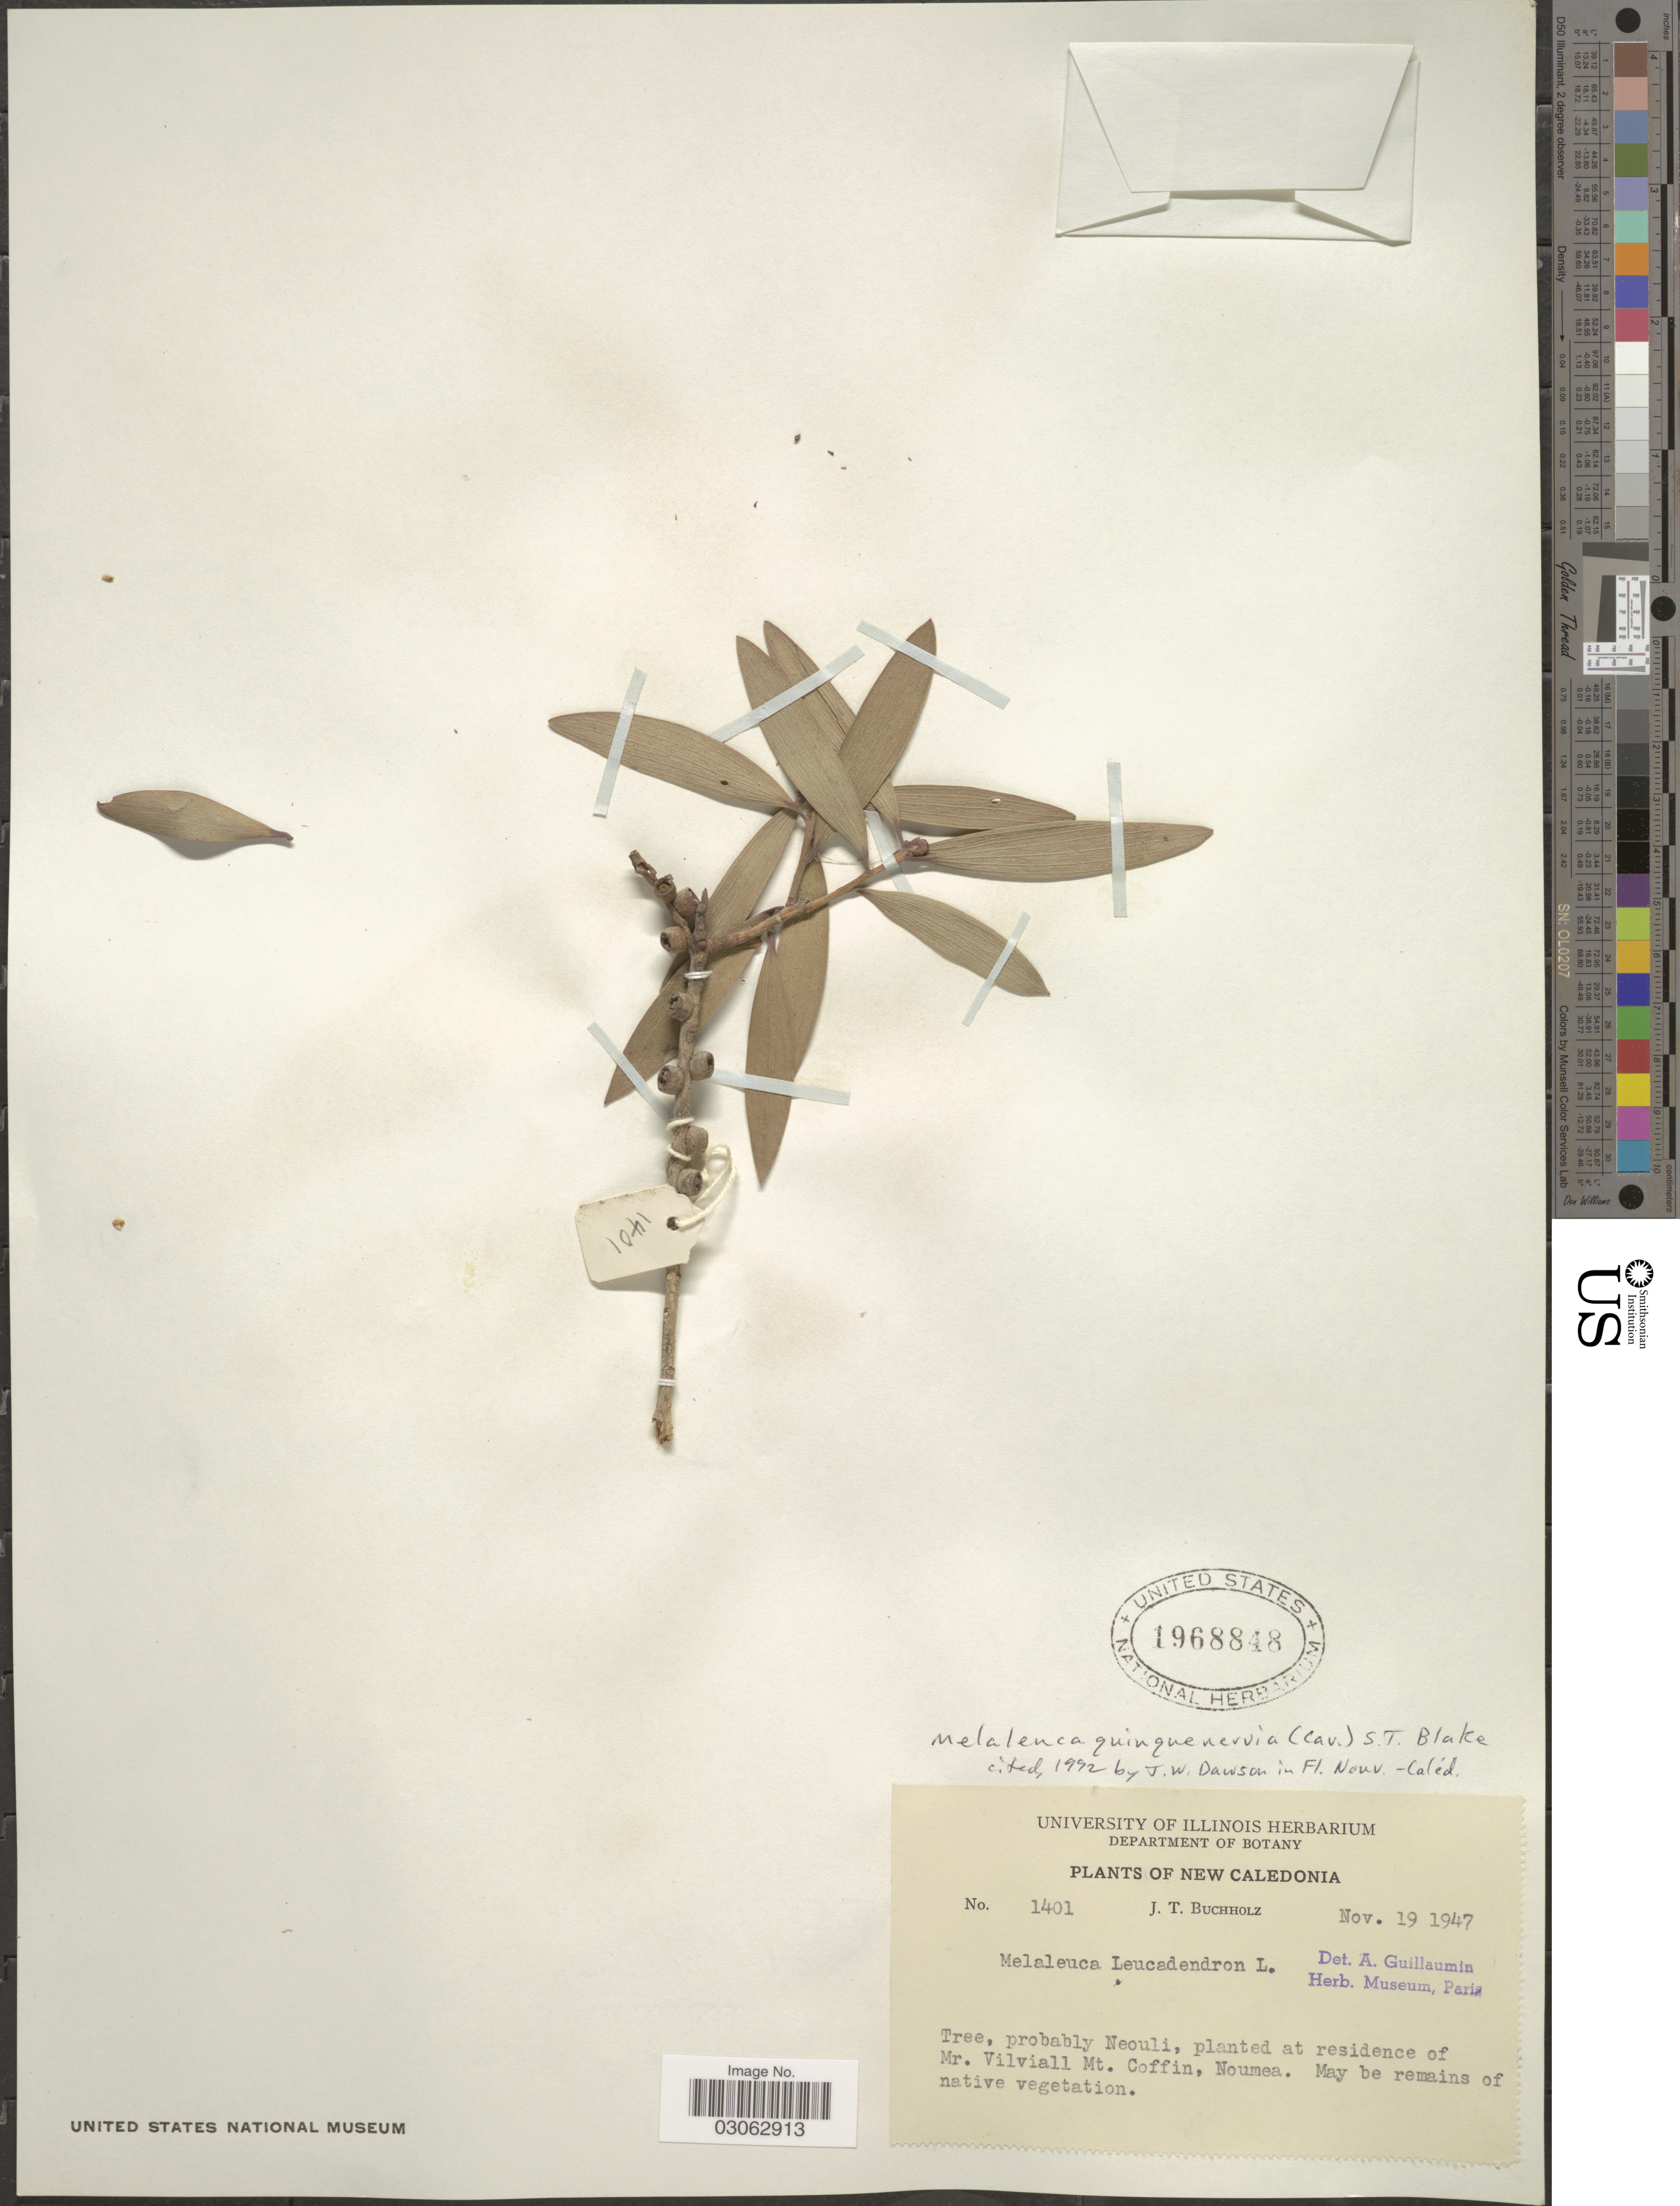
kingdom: Plantae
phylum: Tracheophyta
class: Magnoliopsida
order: Myrtales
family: Myrtaceae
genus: Melaleuca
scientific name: Melaleuca quinquenervia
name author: (Cav.) S.T. Blake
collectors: J. Buccholz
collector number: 1401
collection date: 1947-11-19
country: New Caledonia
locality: Planted at residence of Mr. Vilviall Mt. Coffin, Noumea.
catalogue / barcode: US 1968848